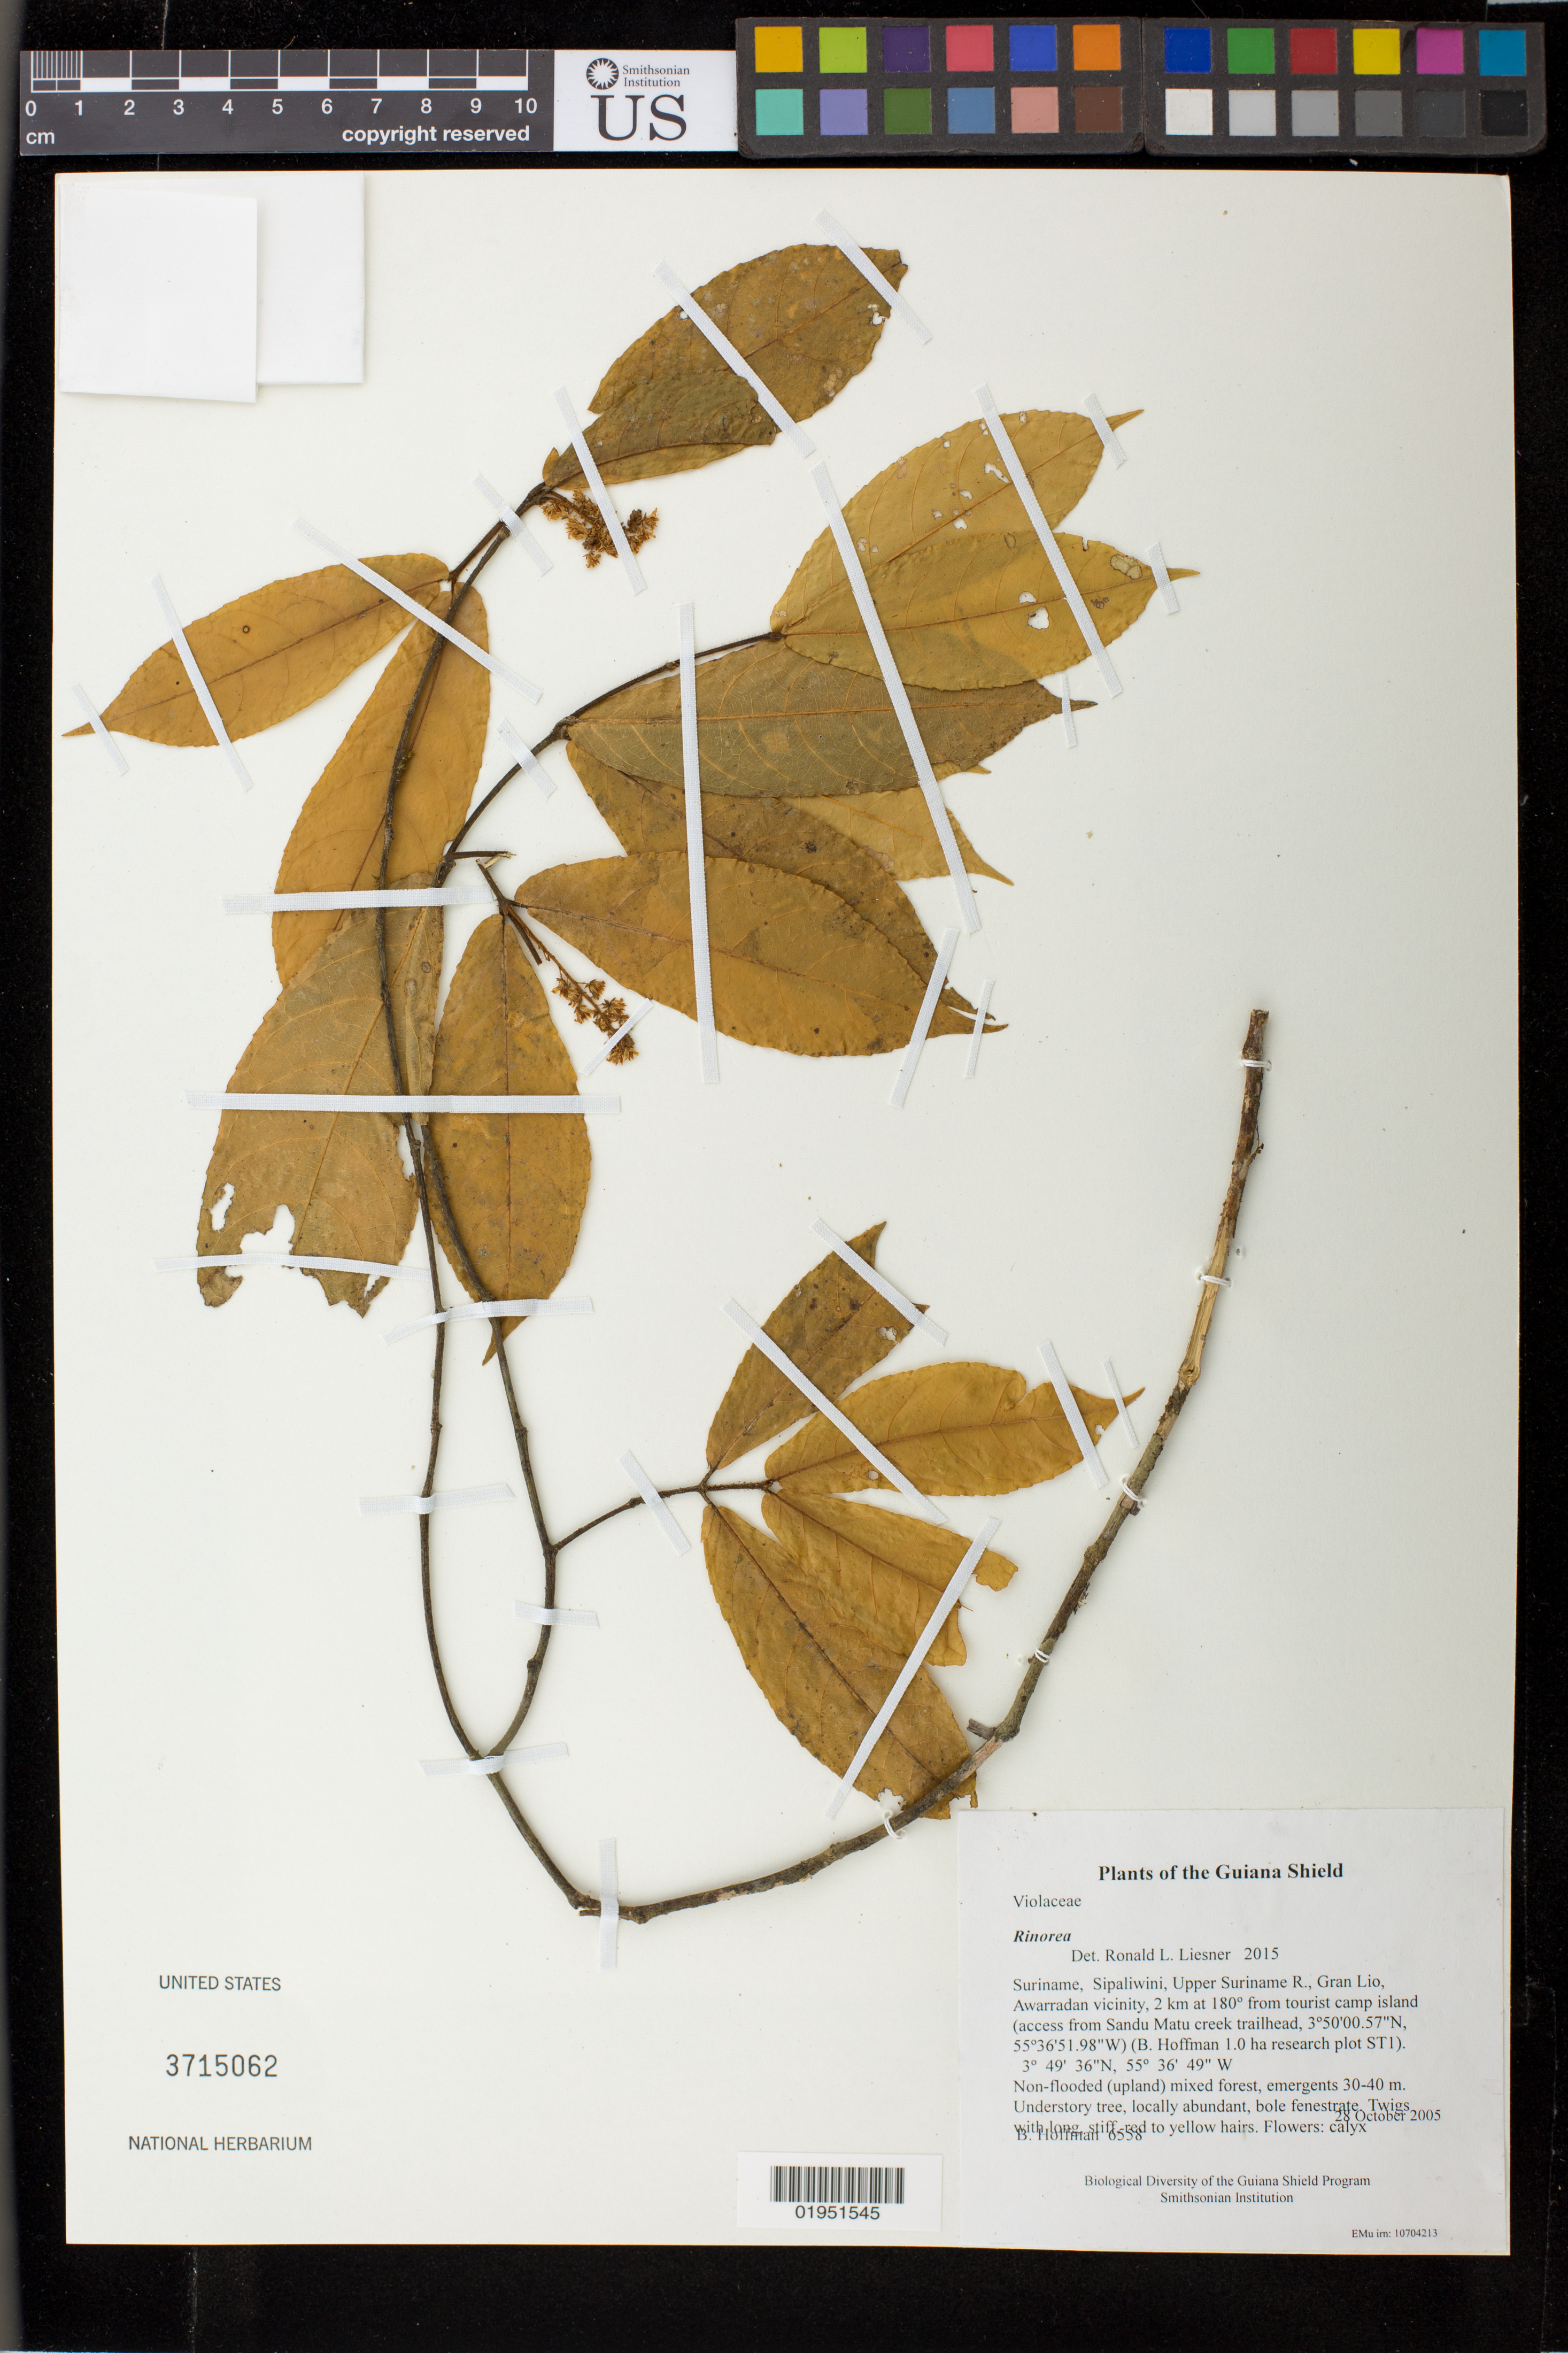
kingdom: Plantae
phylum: Tracheophyta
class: Magnoliopsida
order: Malpighiales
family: Violaceae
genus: Rinorea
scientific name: Rinorea neglecta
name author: Sandwith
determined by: Hoyos-Gomez, S. E.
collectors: B. Hoffman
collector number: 6558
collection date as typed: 28 October 2005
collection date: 2005-10-28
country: Suriname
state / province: Sipaliwini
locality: Upper Suriname R., Gran Lio, Awarradan vicinity, 2 km at 180º from tourist camp island (access from Sandu Matu creek trailhead, 3º50'00.57"N, 55º36'51.98"W) (B. Hoffman 1.0 ha research plot ST1)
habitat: Non-flooded (upland) mixed forest, emergents 30-40 m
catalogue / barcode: US 3715062